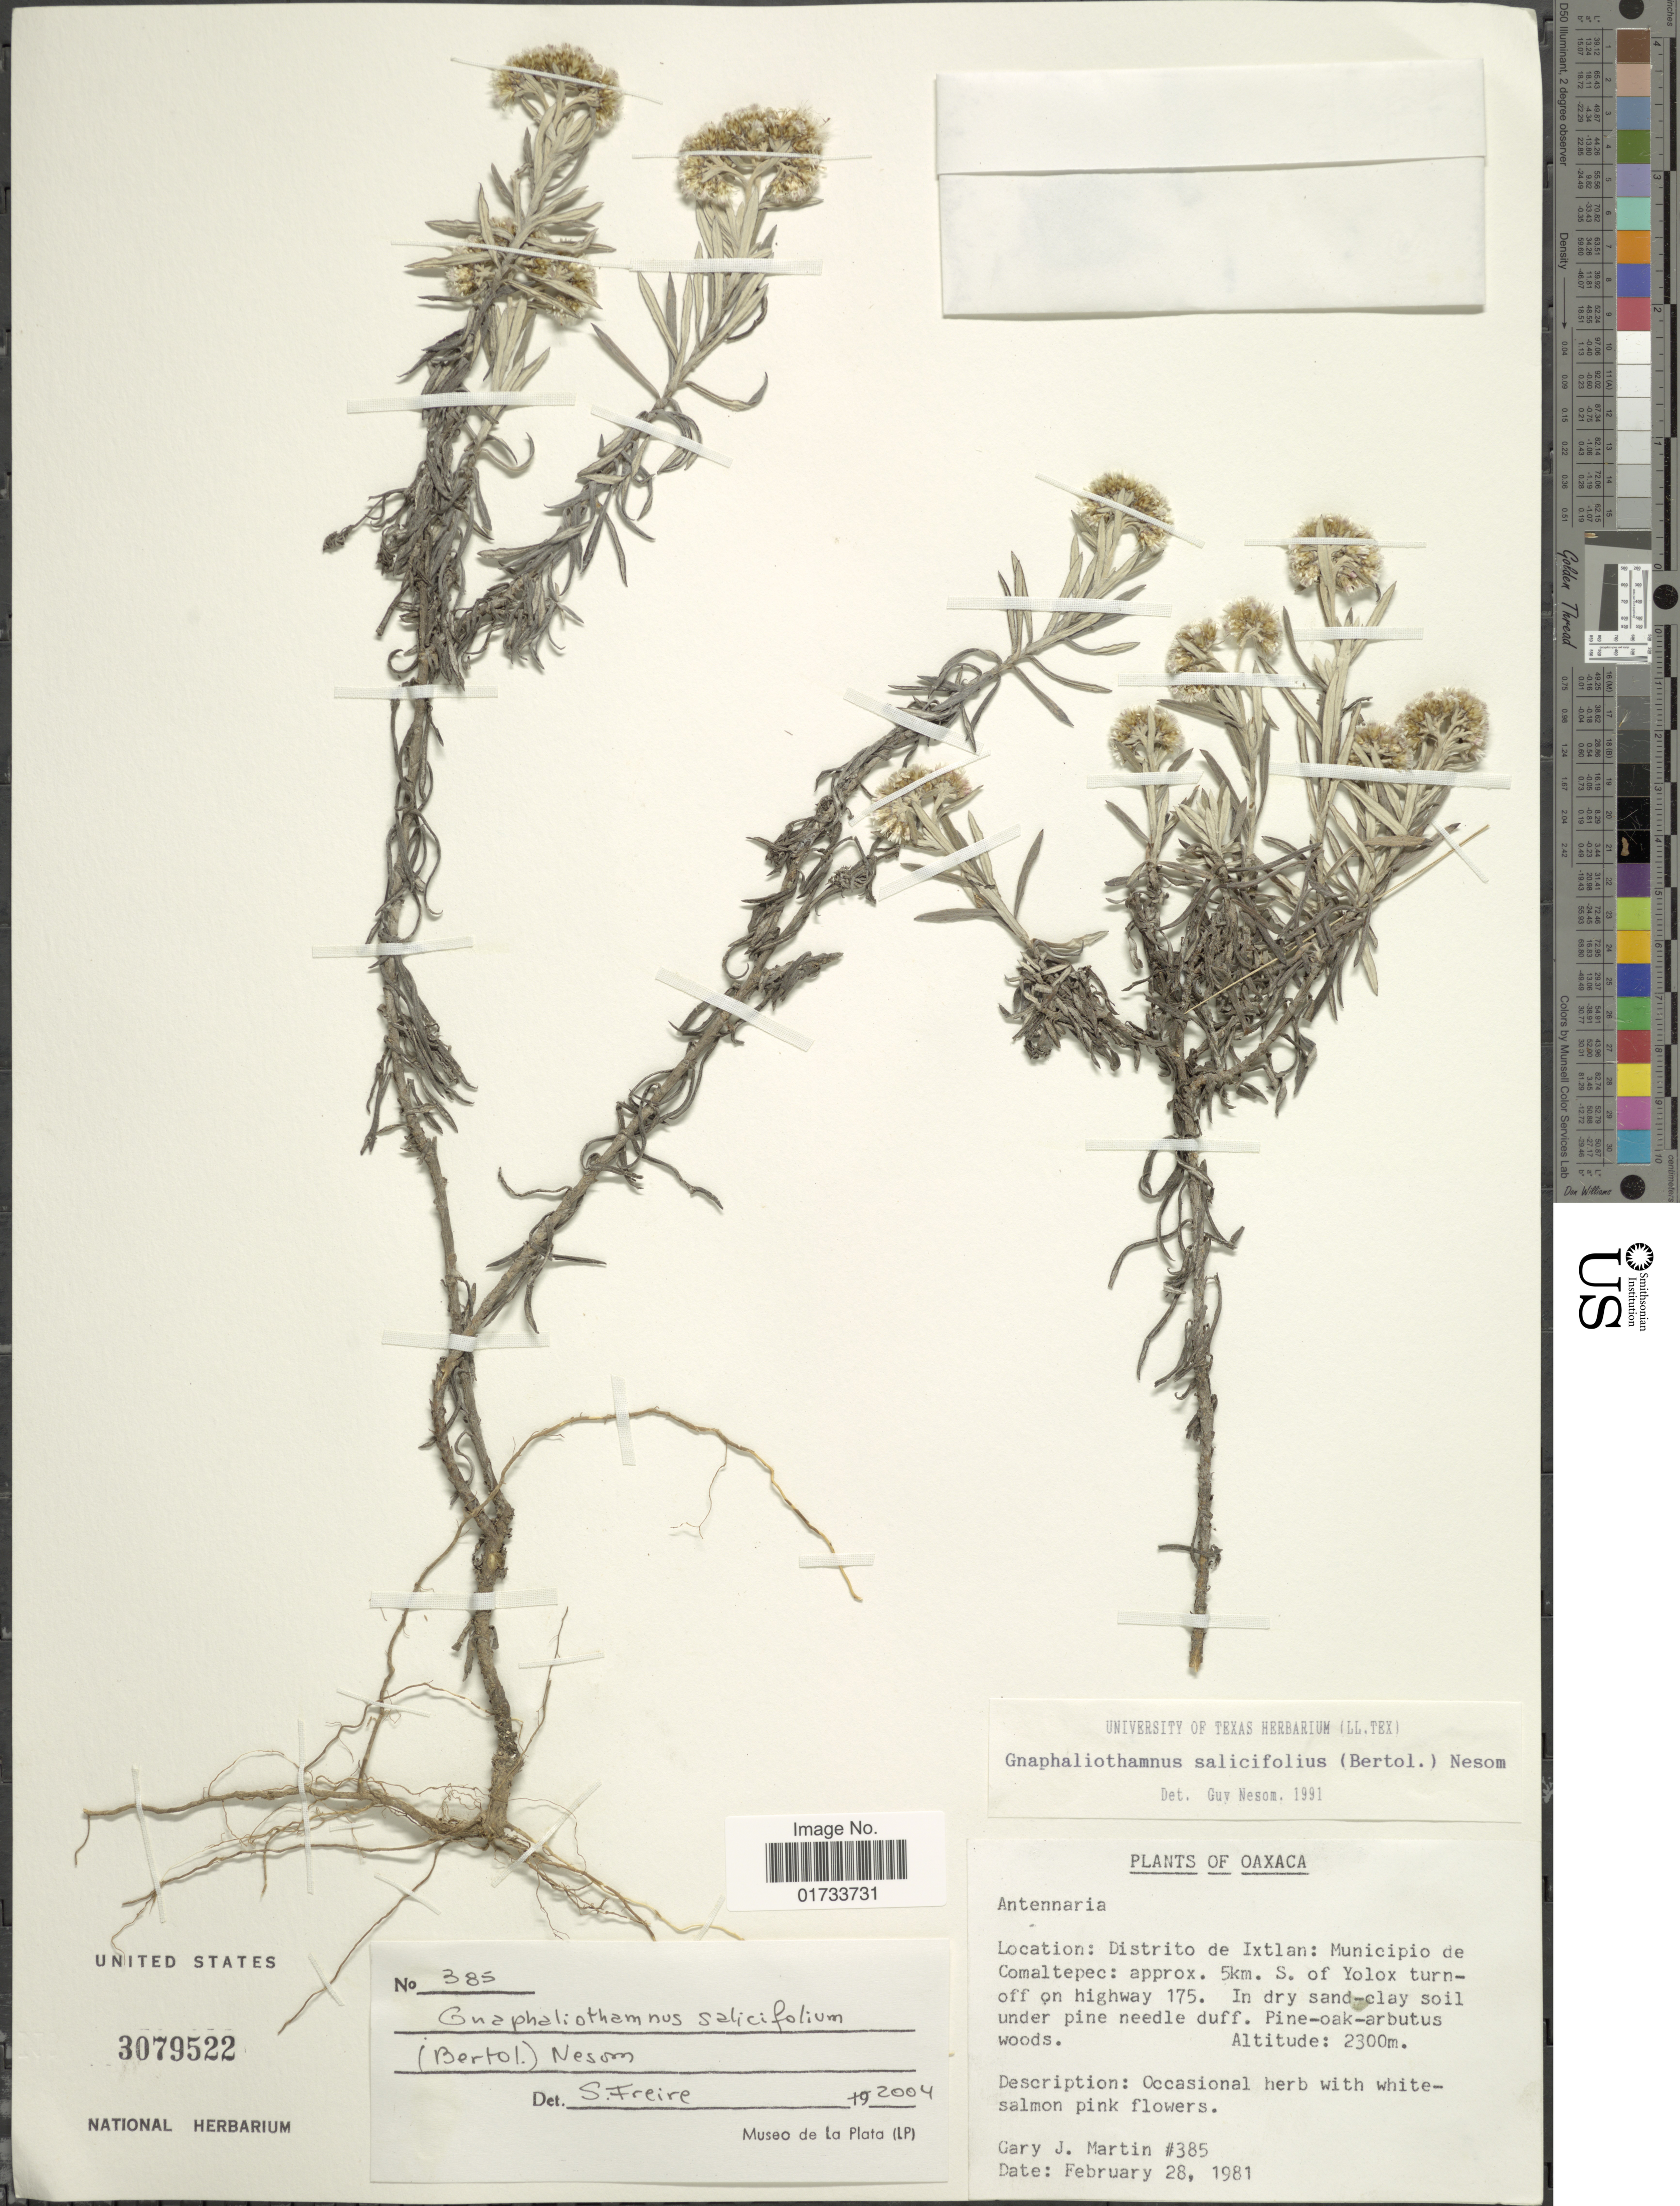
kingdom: Plantae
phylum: Tracheophyta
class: Magnoliopsida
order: Asterales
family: Asteraceae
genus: Chionolaena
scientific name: Chionolaena salicifolia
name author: (Bertol.) G.L. Nesom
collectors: G. J. Martin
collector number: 385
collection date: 1981-02-28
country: Mexico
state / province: Oaxaca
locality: Distrito de Ixtlan: Municipio de Comaltepec: approx. 5 km. S. of Yolox turnoff on highway 175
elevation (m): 2300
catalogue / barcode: US 3079522